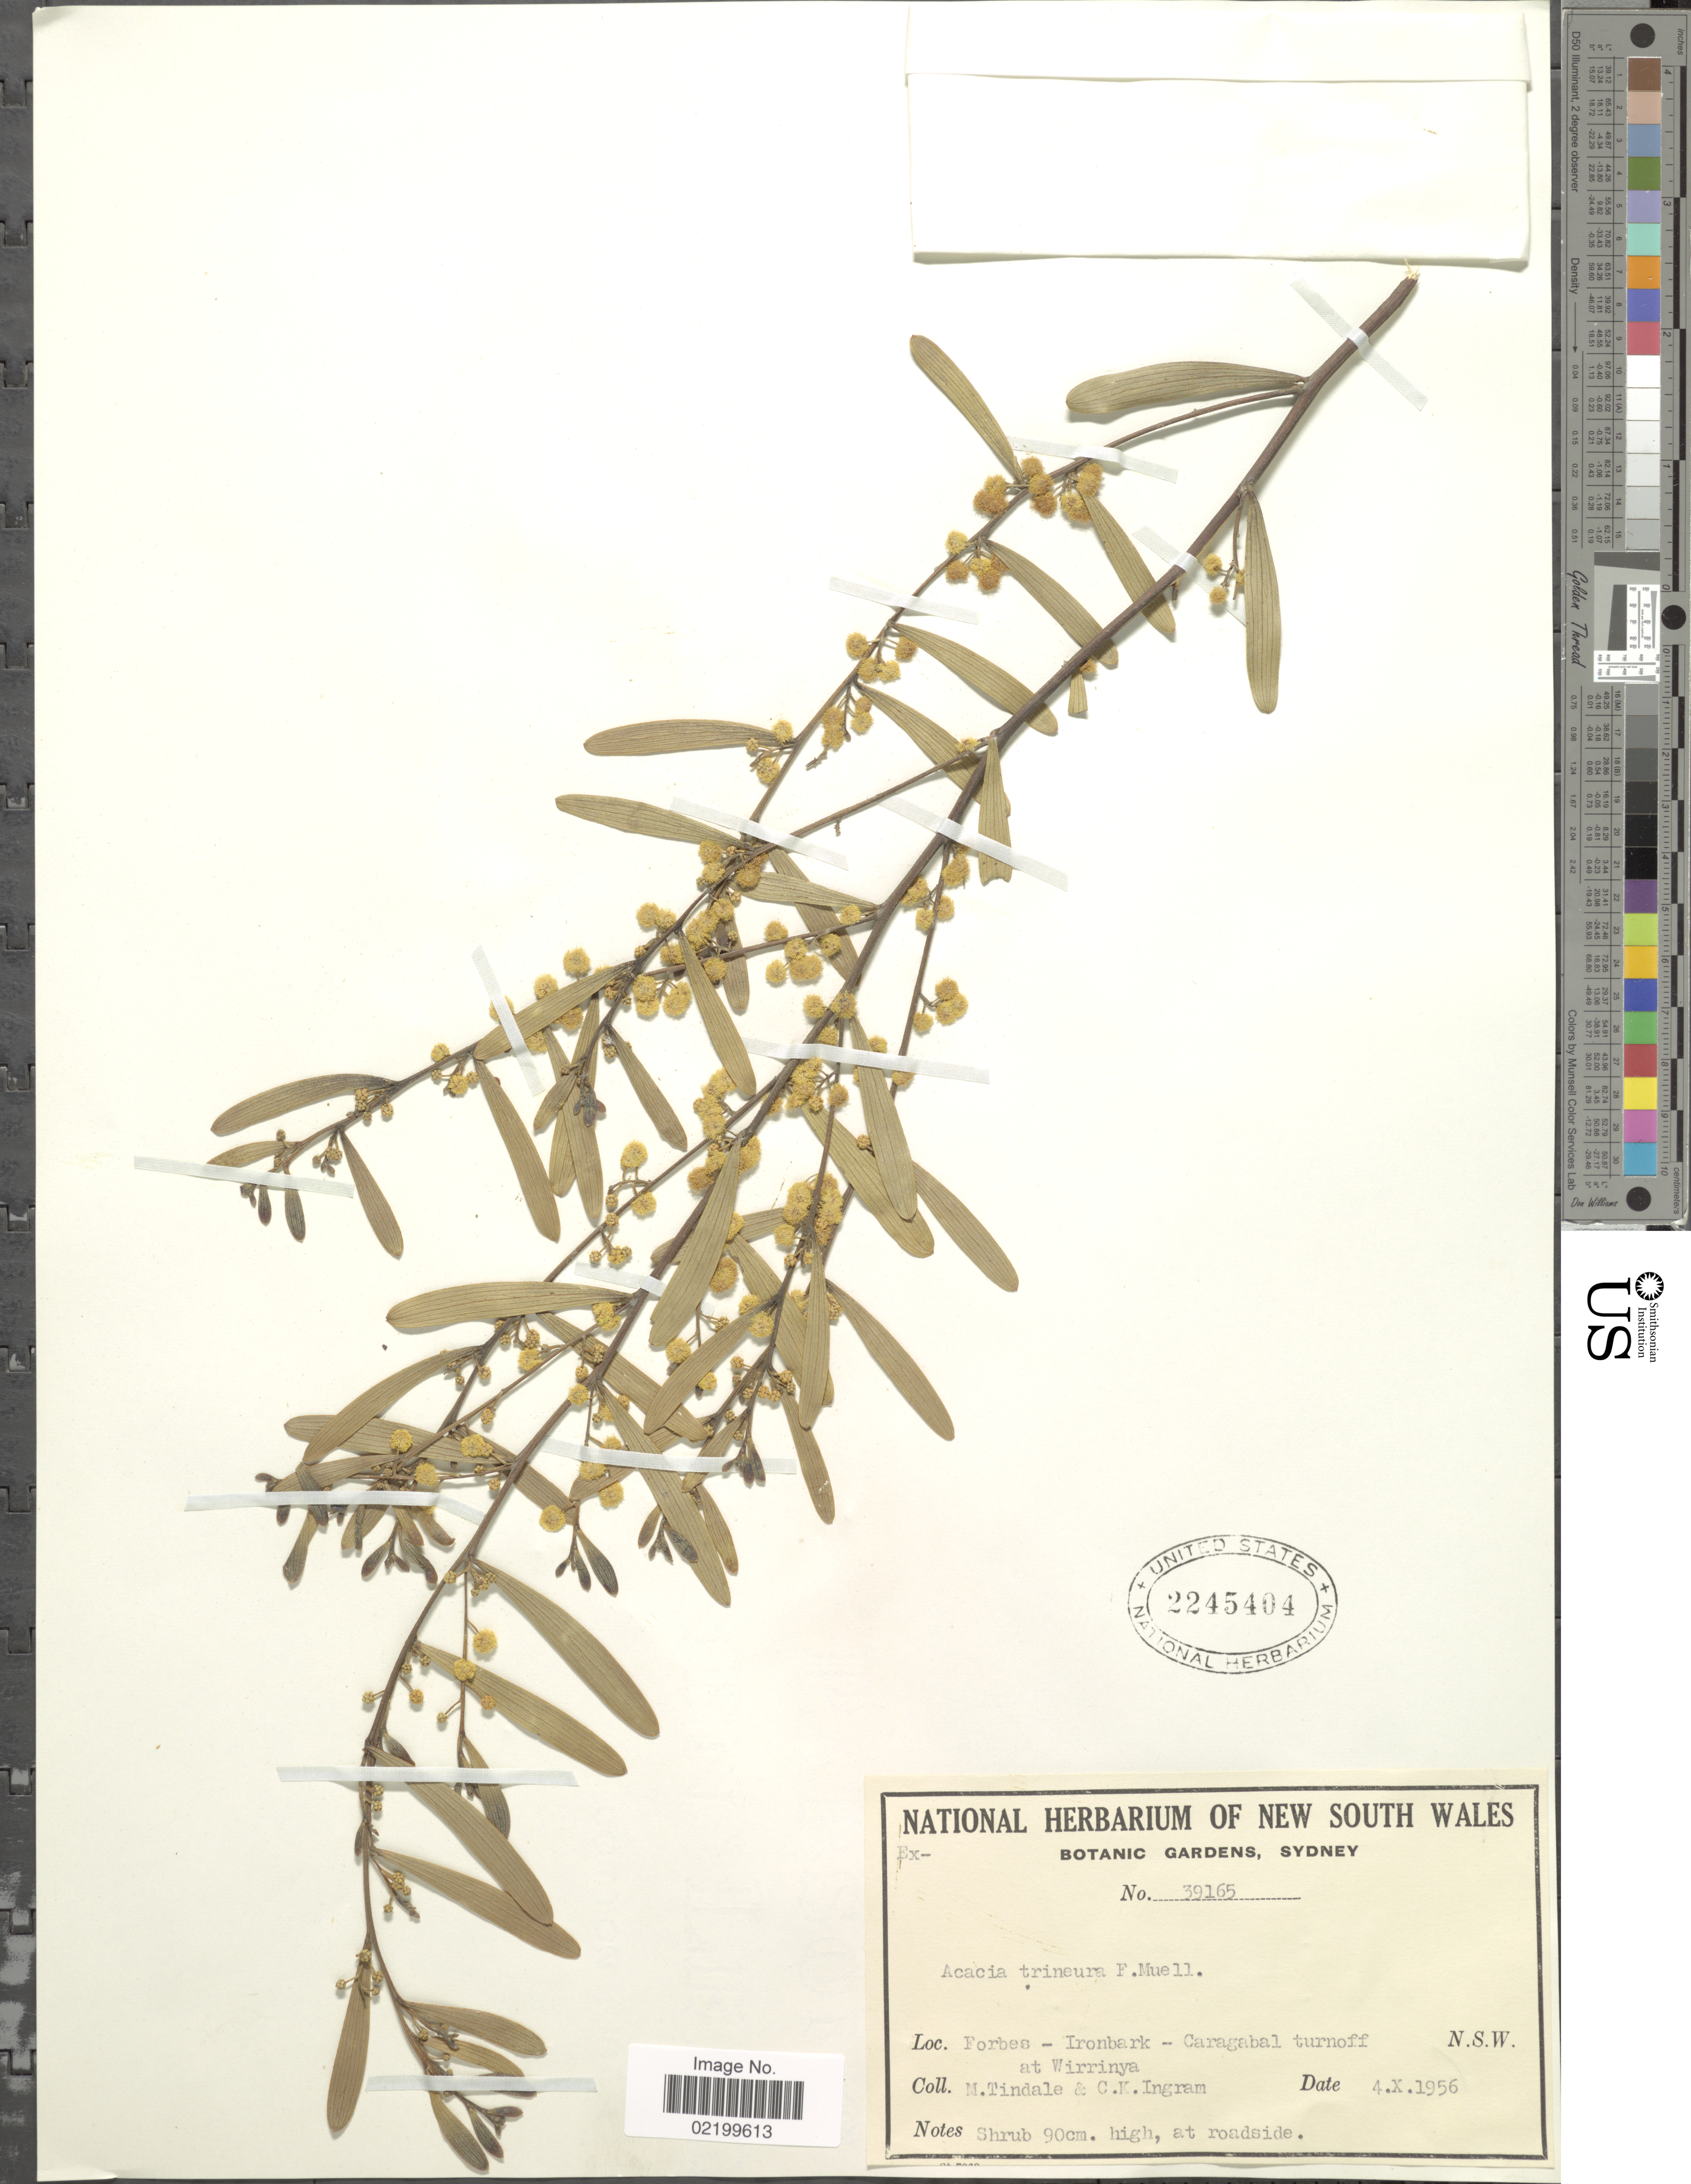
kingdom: Plantae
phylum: Tracheophyta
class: Magnoliopsida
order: Fabales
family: Fabaceae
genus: Acacia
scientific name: Acacia trineura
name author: F. Muell.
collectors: M. D. Tindale & C. Ingram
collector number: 39165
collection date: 1956-10-04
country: Australia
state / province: New South Wales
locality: Forbes - Ironbank - Caragabal turnoff at Wirrinya, N.S.W.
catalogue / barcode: US 2245404